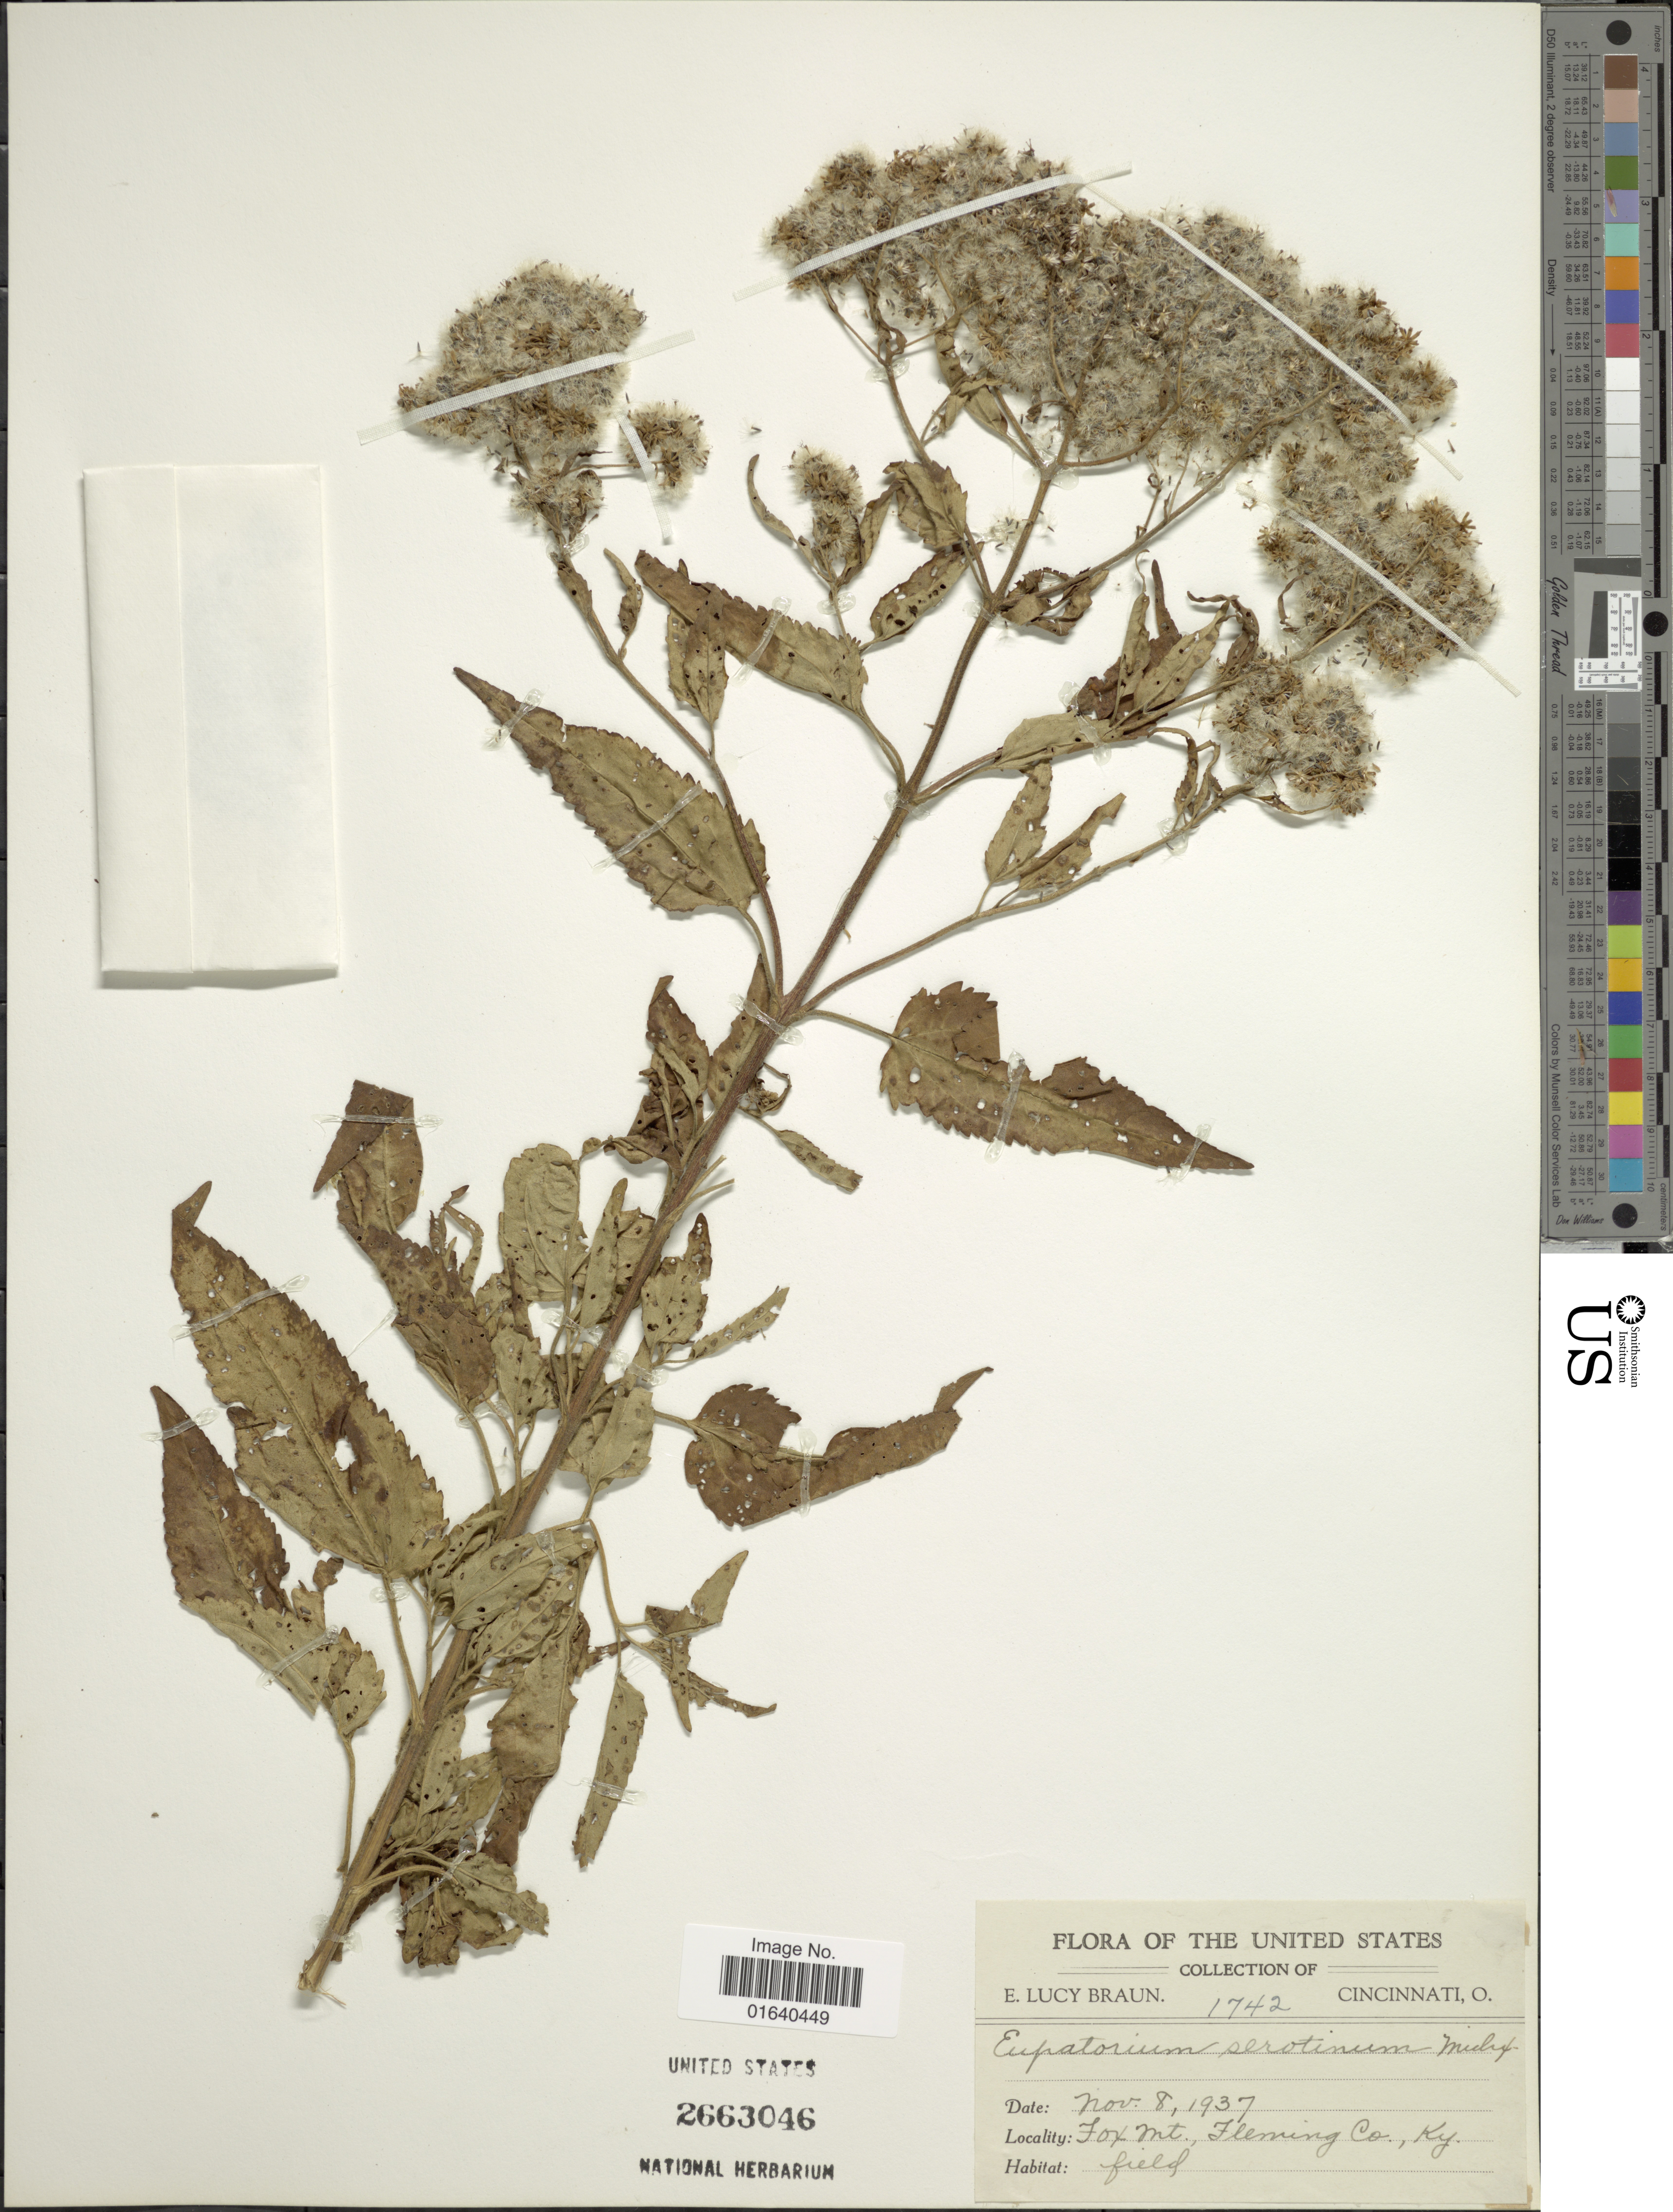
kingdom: Plantae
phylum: Tracheophyta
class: Magnoliopsida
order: Asterales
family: Asteraceae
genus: Eupatorium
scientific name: Eupatorium serotinum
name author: Michx.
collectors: E. L. Braun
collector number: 1742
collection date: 1937-11-08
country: United States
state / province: Kentucky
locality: The United States, Fox Mt., Fleming Co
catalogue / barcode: US 2663046